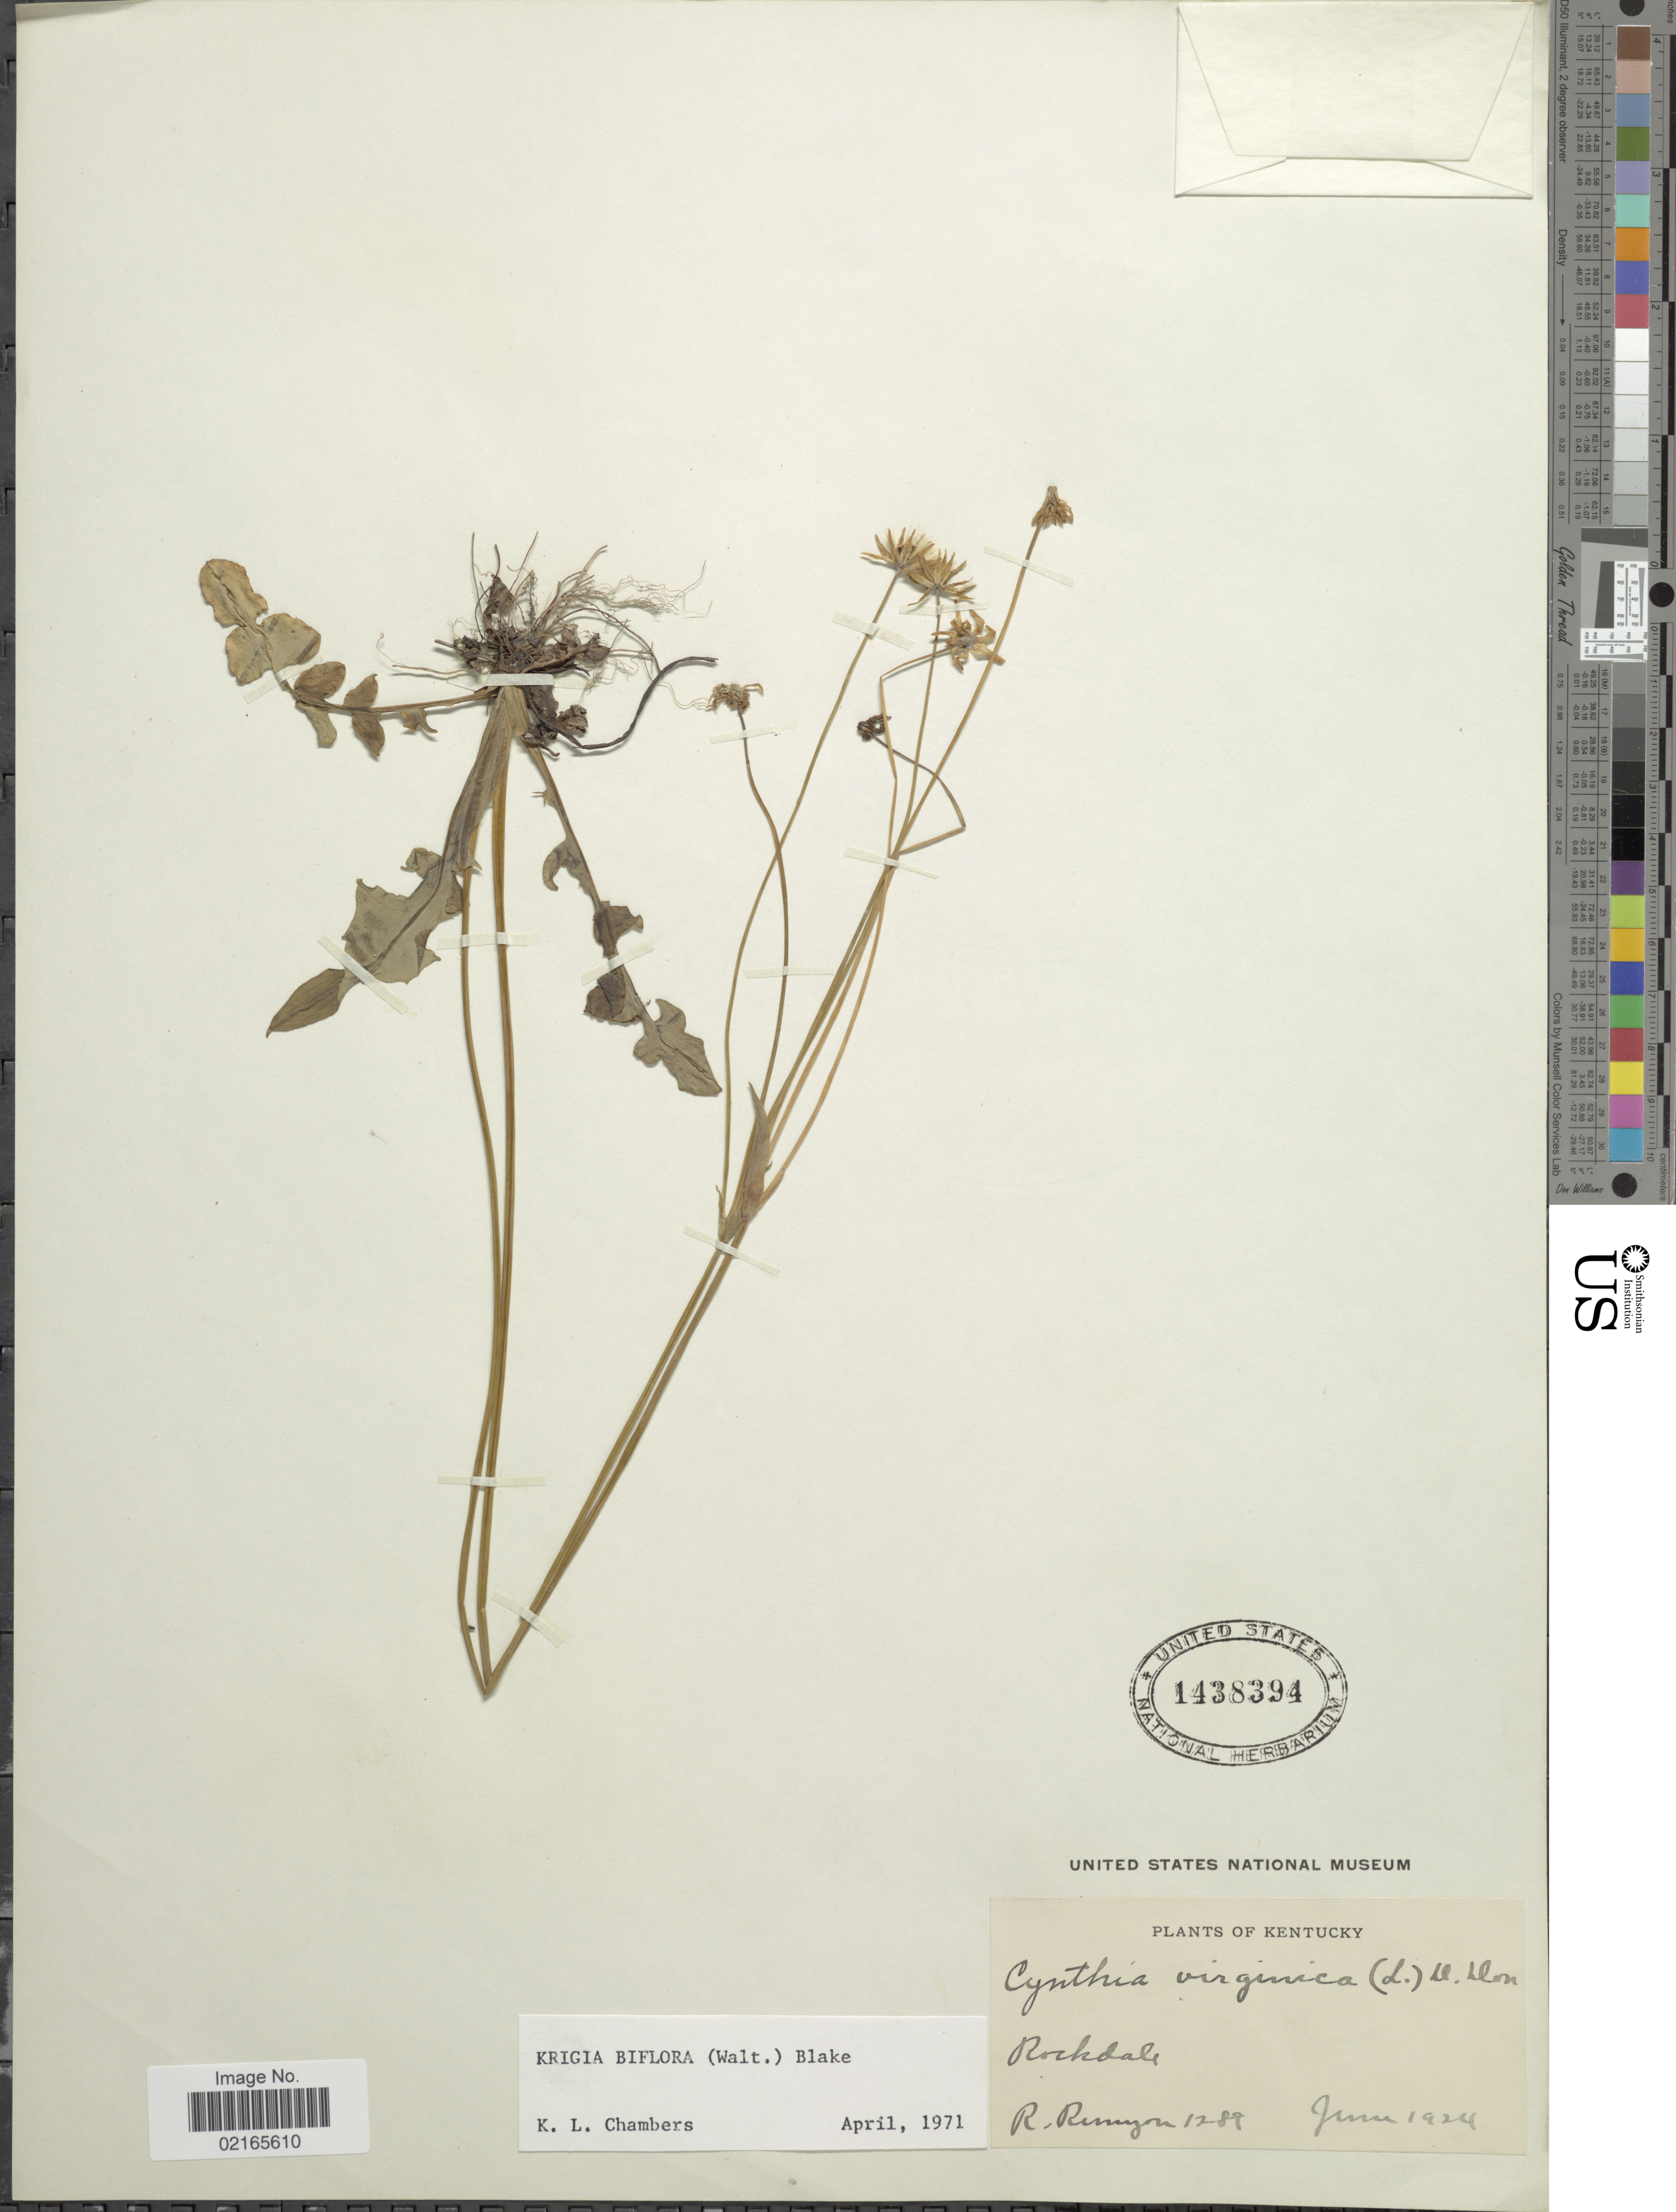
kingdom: Plantae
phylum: Tracheophyta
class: Magnoliopsida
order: Asterales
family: Asteraceae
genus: Krigia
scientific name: Krigia biflora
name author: (Walter) S.F. Blake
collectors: R. Runyon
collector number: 1288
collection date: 1924-06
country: United States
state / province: Kentucky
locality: Rockdale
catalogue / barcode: US 1438394